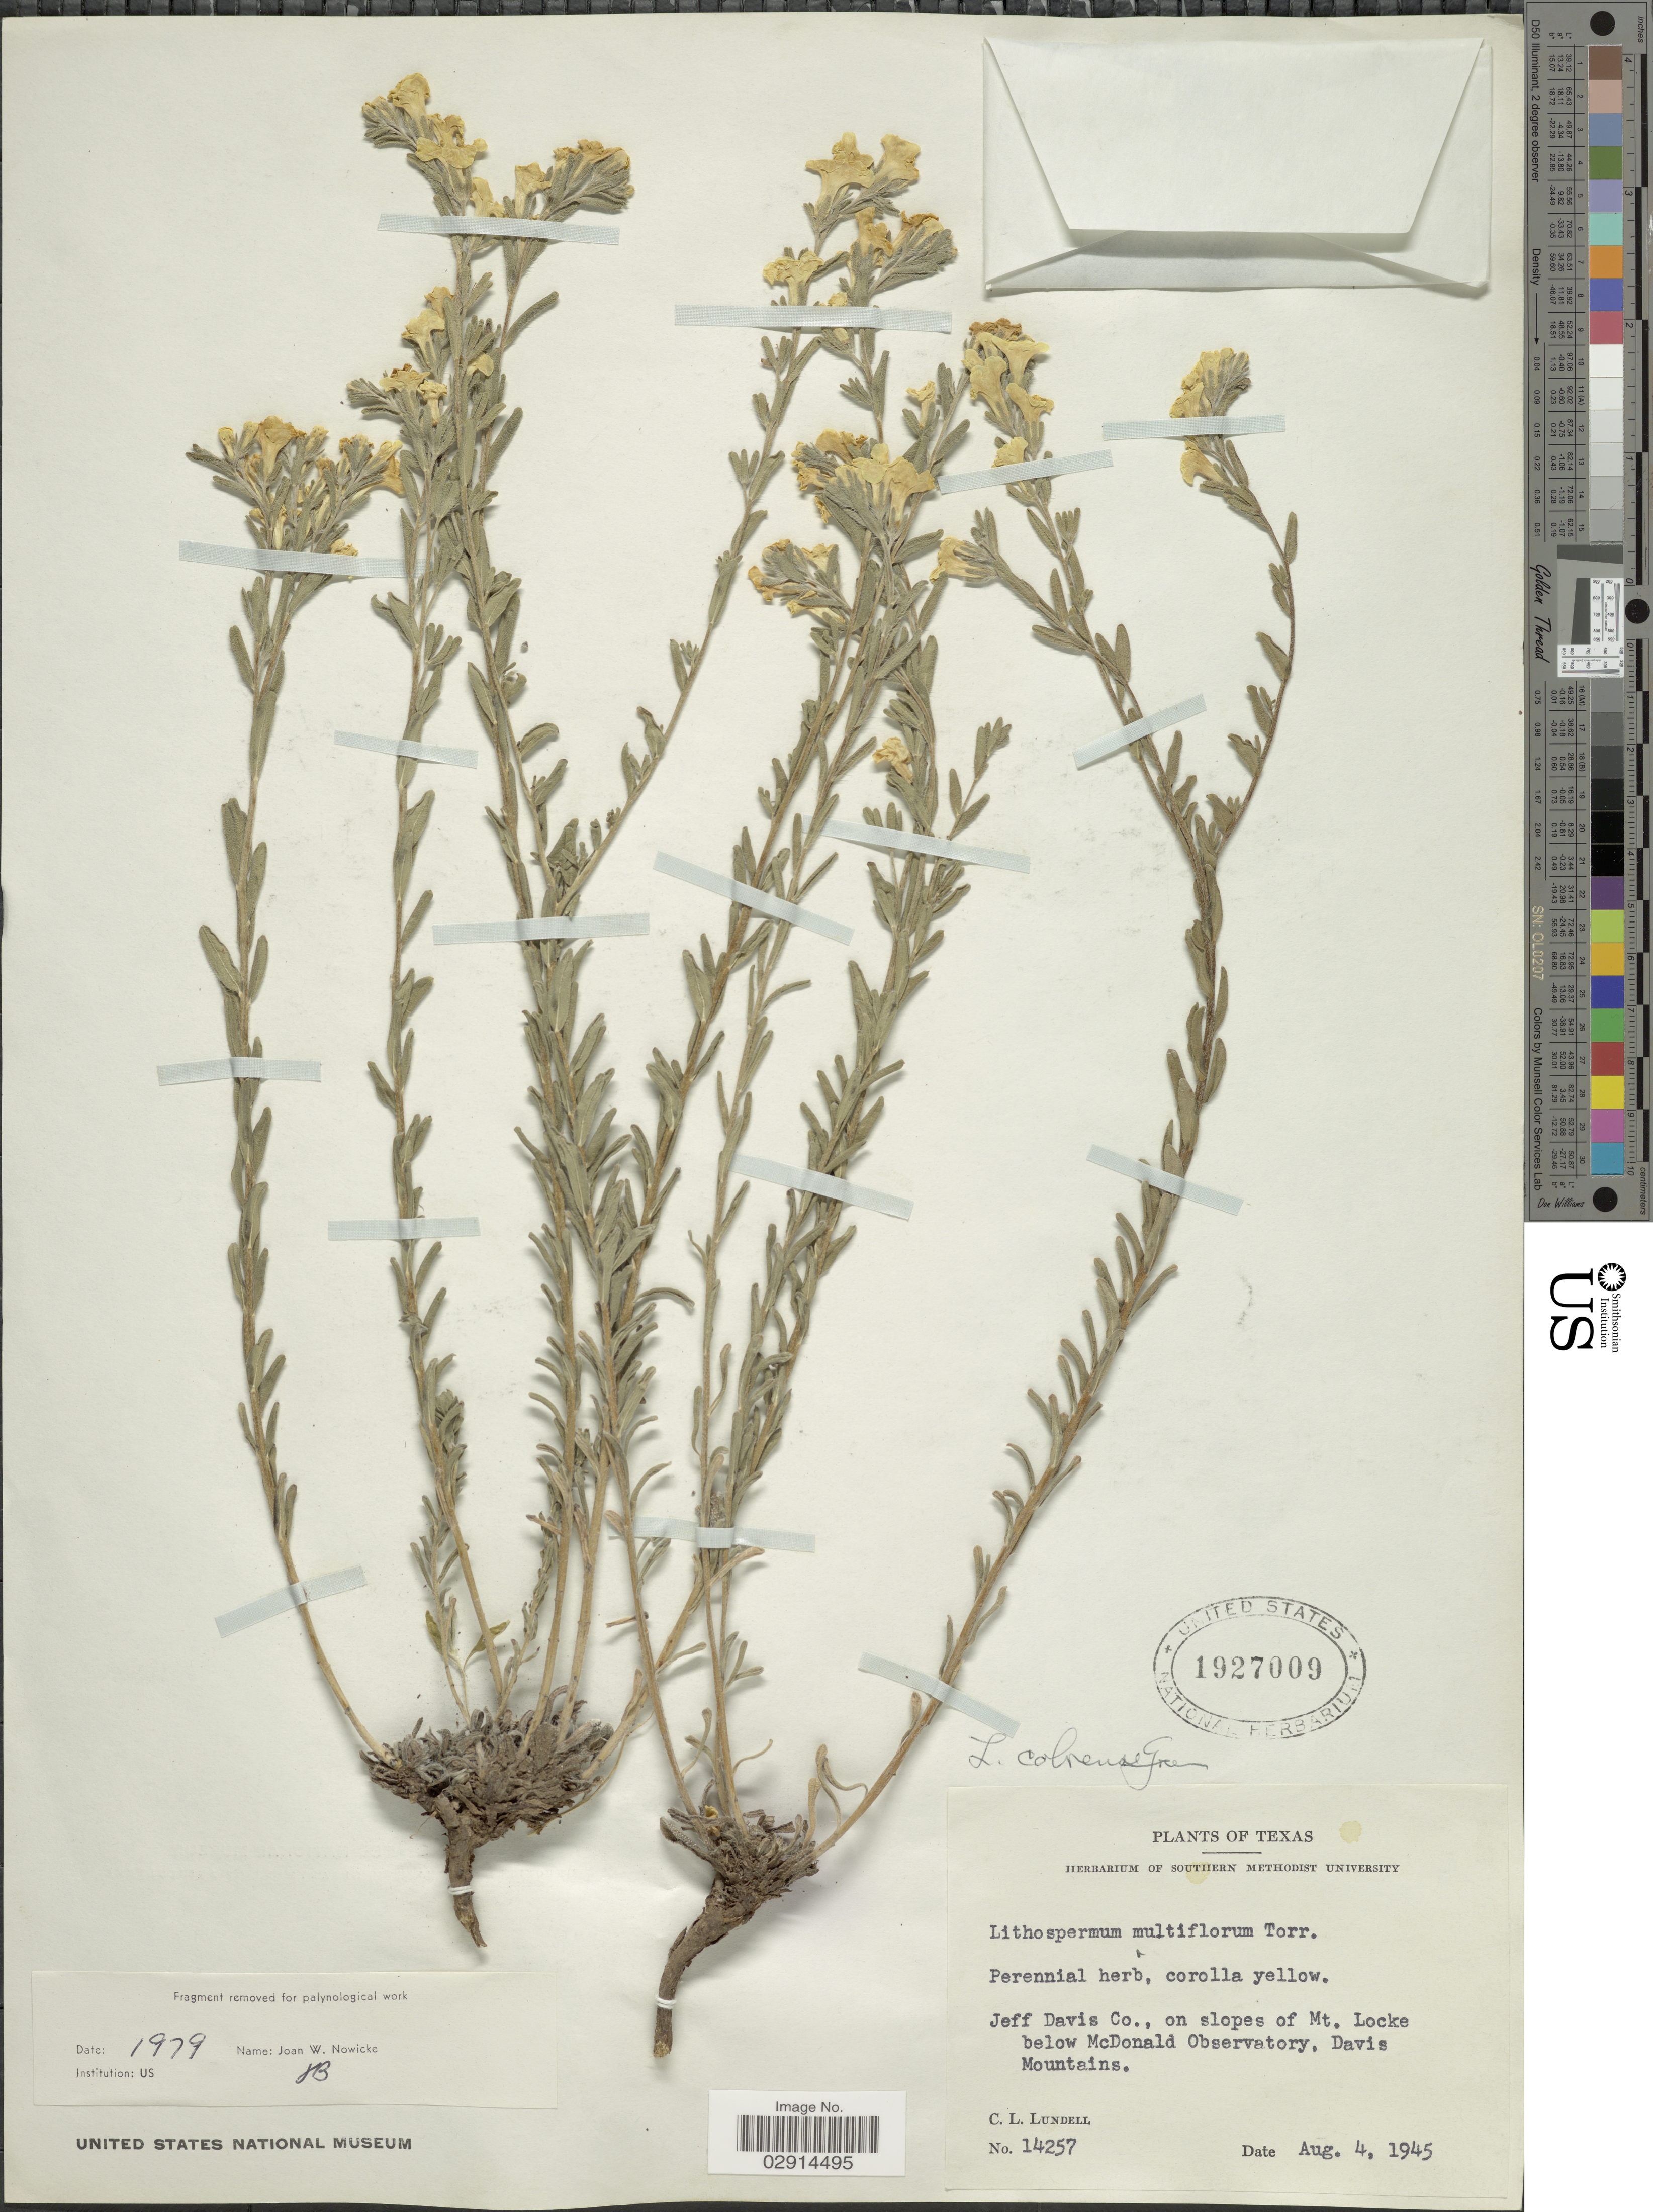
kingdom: Plantae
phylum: Tracheophyta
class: Magnoliopsida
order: Boraginales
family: Boraginaceae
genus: Lithospermum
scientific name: Lithospermum multiflorum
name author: Torr. ex A. Gray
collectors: C. L. Lundell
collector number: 14257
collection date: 1945-08-04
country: United States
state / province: Texas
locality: Jeff Davis Co., on slopes of Mt. Locke below McDonald Observatory, Davis Mountains.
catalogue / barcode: US 1927009